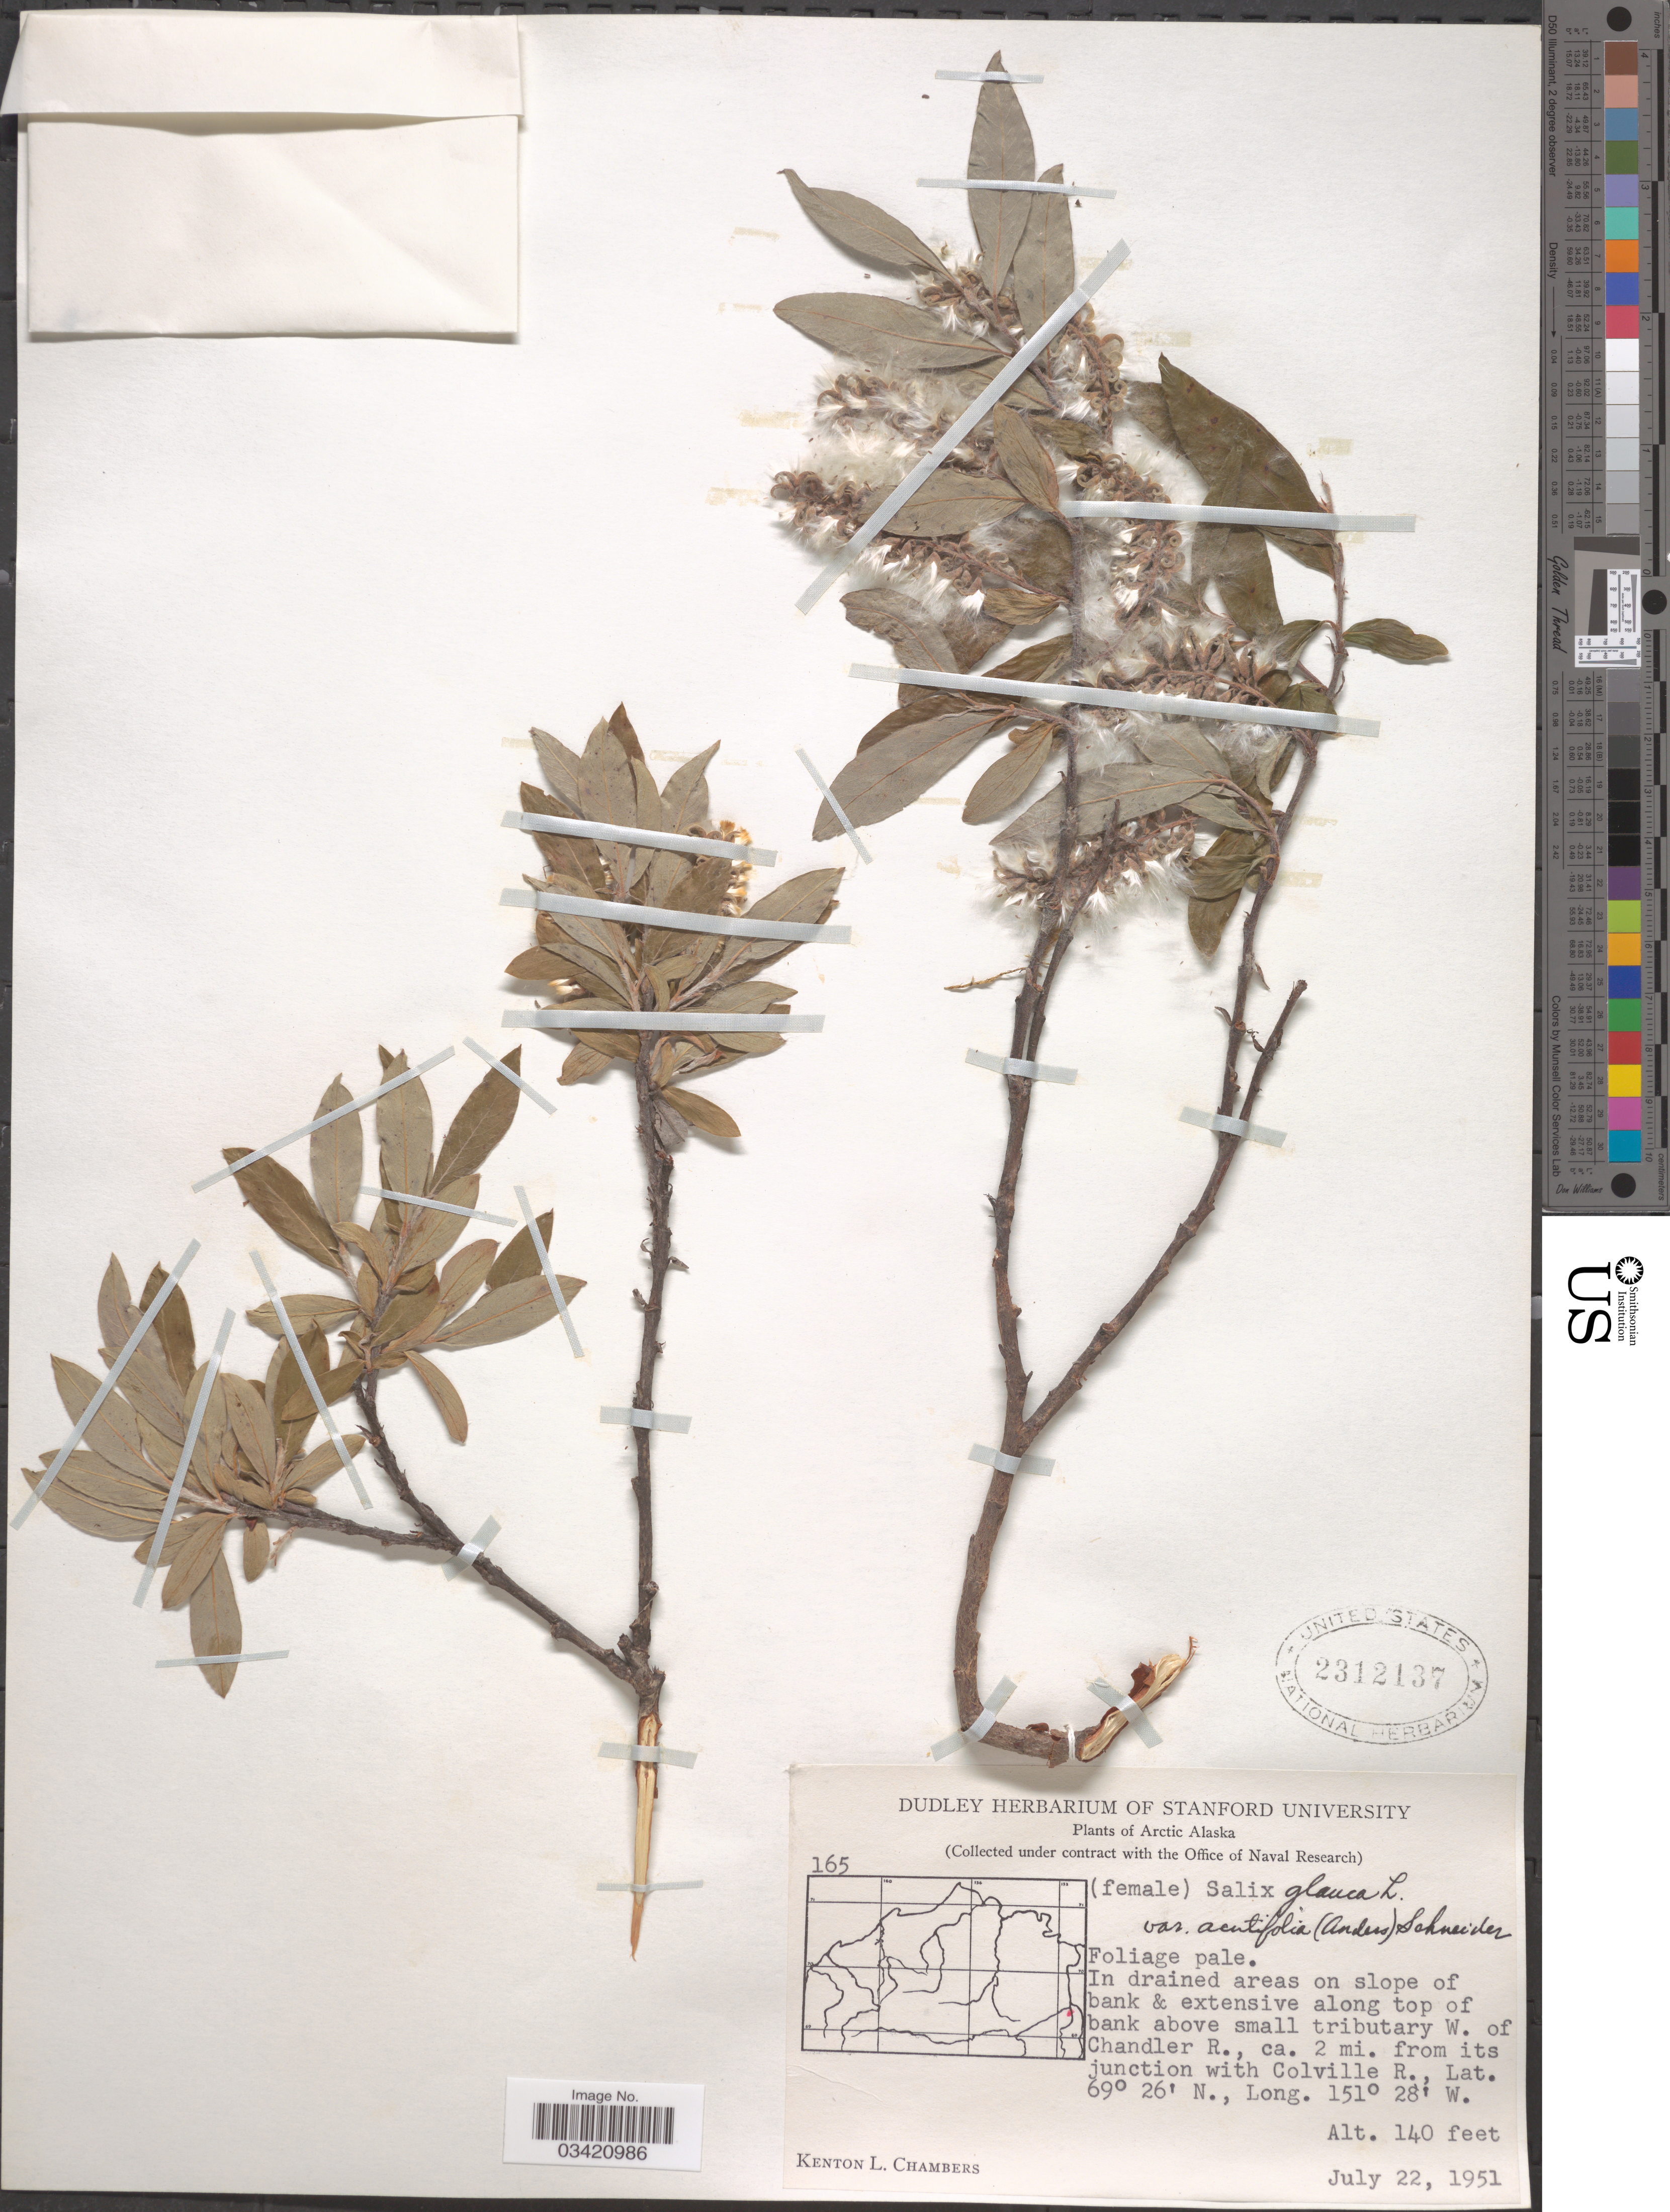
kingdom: Plantae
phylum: Tracheophyta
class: Magnoliopsida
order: Malpighiales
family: Salicaceae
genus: Salix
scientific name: Salix glauca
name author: L.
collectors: K. L. Chambers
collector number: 165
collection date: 1951-07-22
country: United States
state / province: Alaska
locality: Arctic Alaska. In drained areas on slope of bank & extensive along top of bank above small tributary W. of Chandler R., ca. 2 mi. from its junction with Colville R.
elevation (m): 43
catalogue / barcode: US 2312137